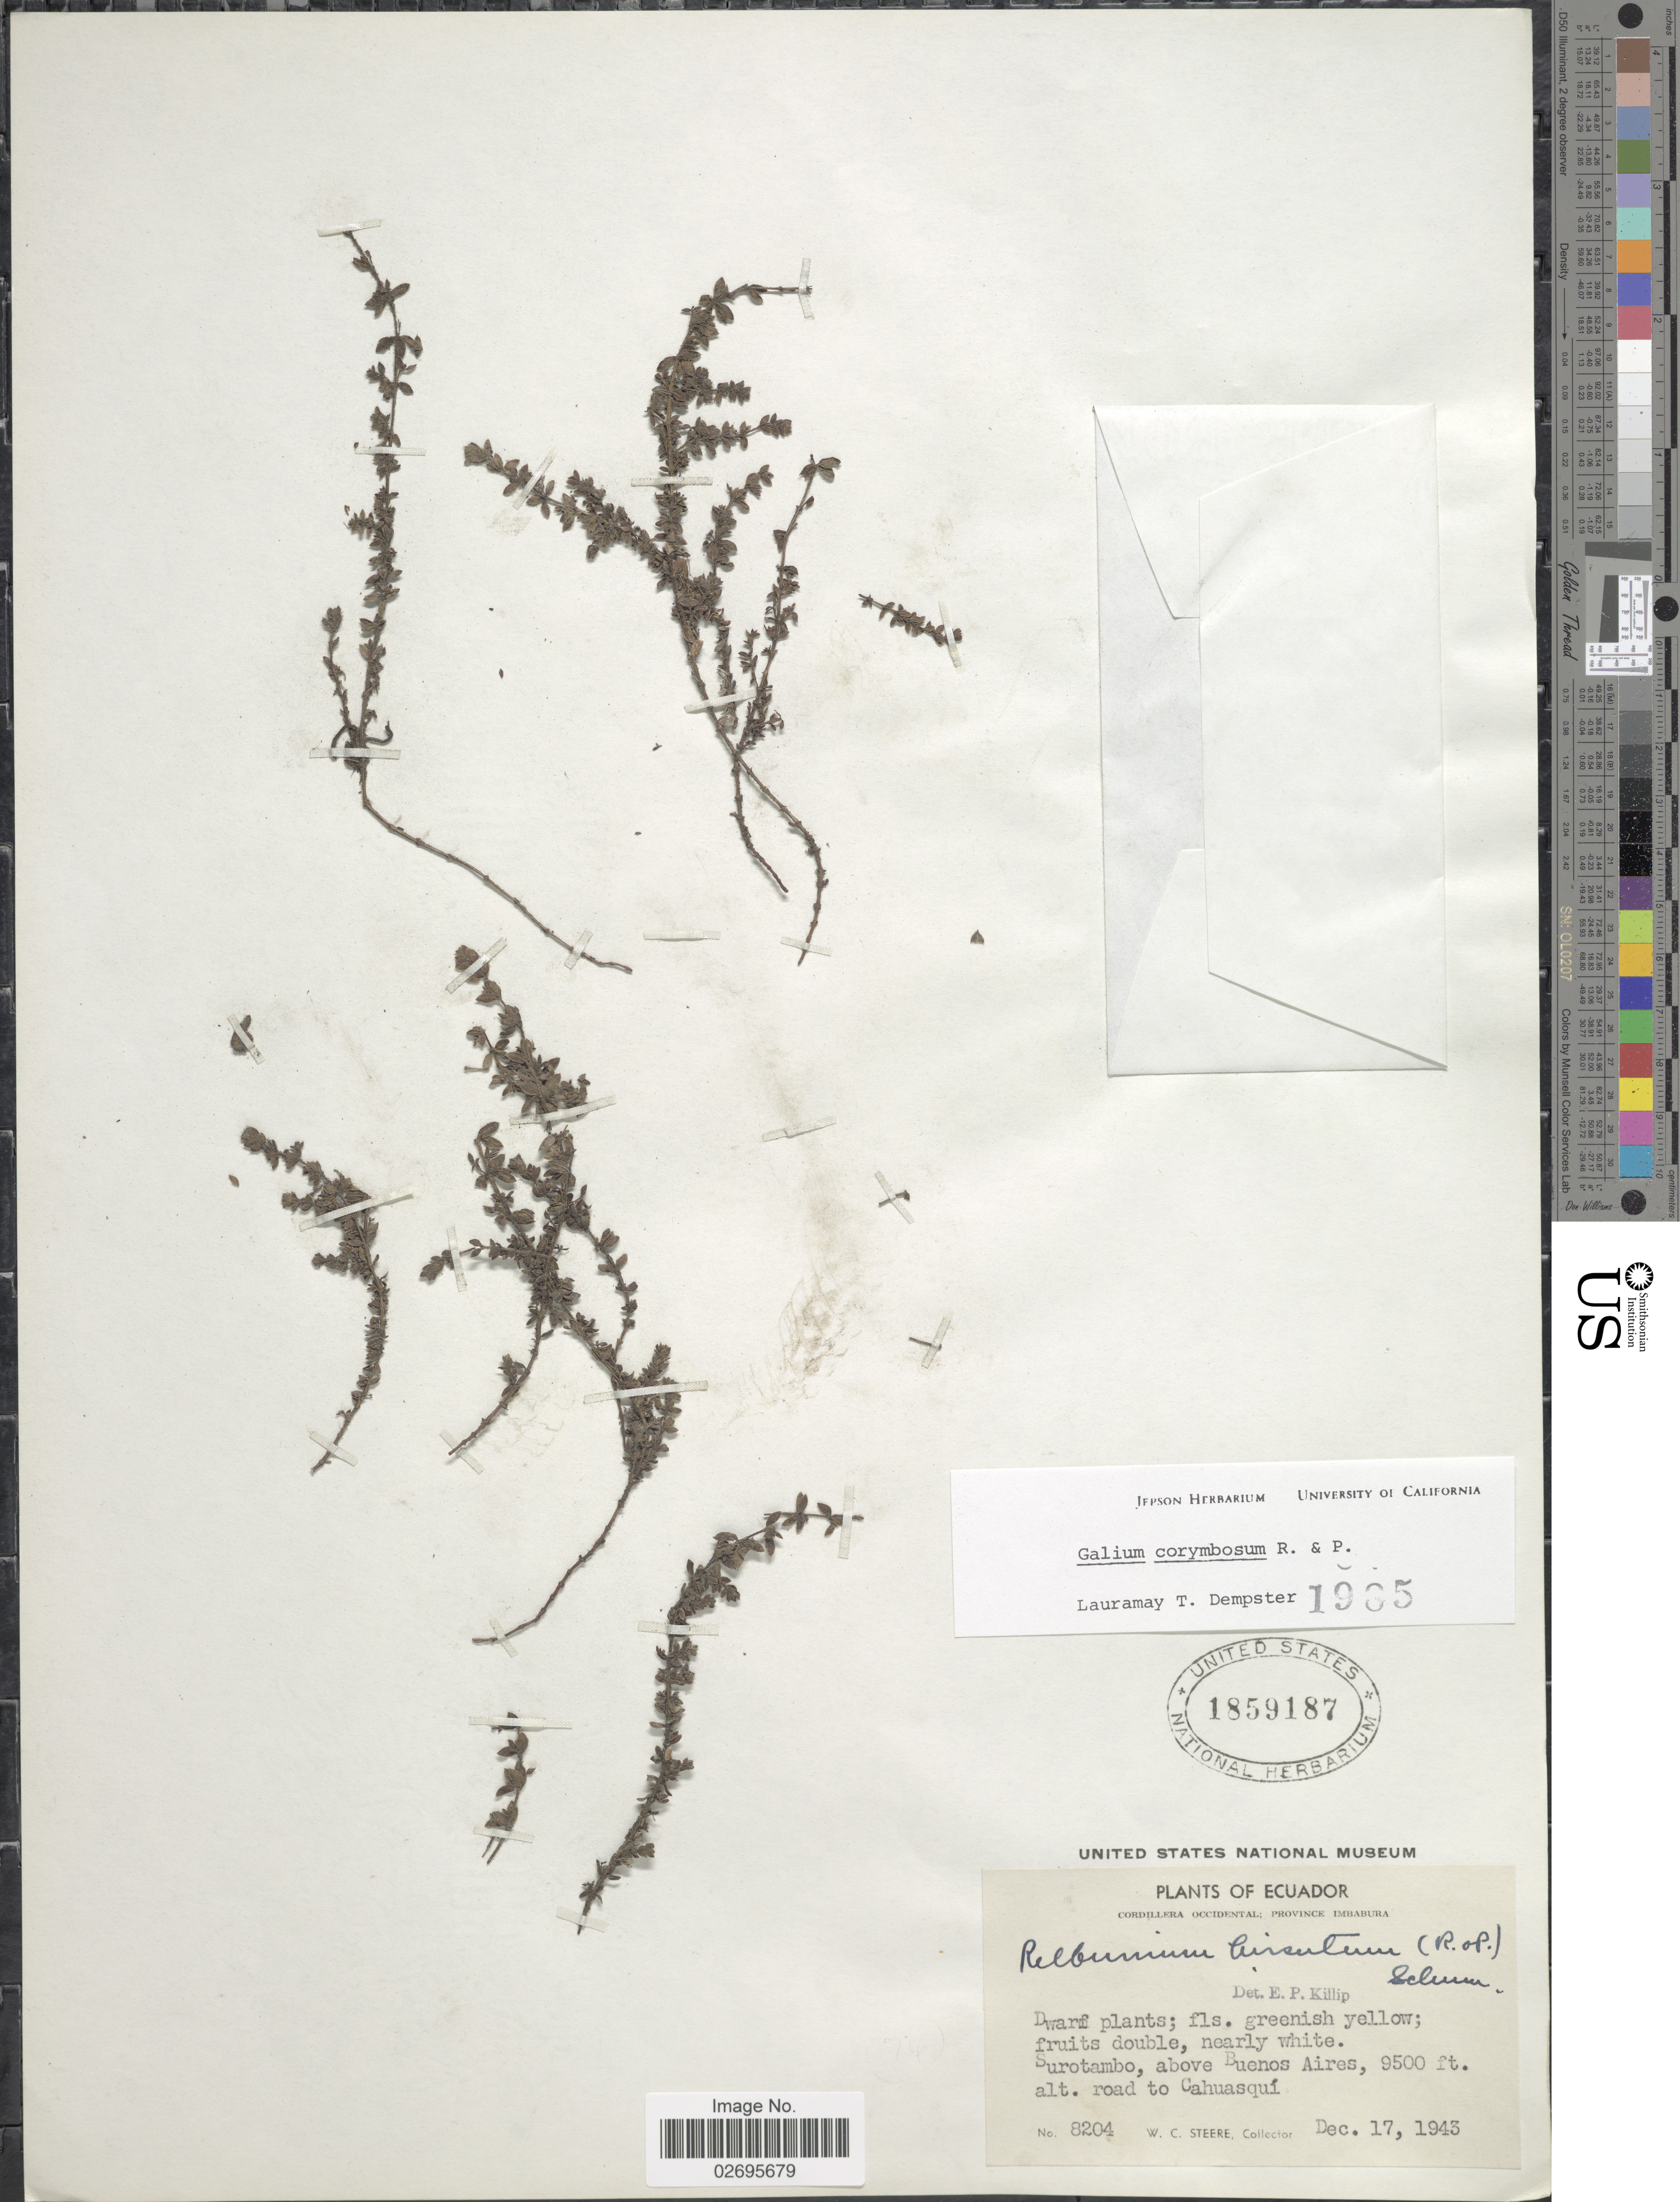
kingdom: Plantae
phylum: Tracheophyta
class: Magnoliopsida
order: Gentianales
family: Rubiaceae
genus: Galium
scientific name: Galium corymbosum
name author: Ruiz & Pav.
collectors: W. C. Steere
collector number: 8204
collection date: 1943-12-17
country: Ecuador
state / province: Imbabura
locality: Cordillera Occidental: Province Imbabura, Surotambo, above Buenos Aires, road to Cahuasqui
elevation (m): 2896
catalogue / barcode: US 1859187